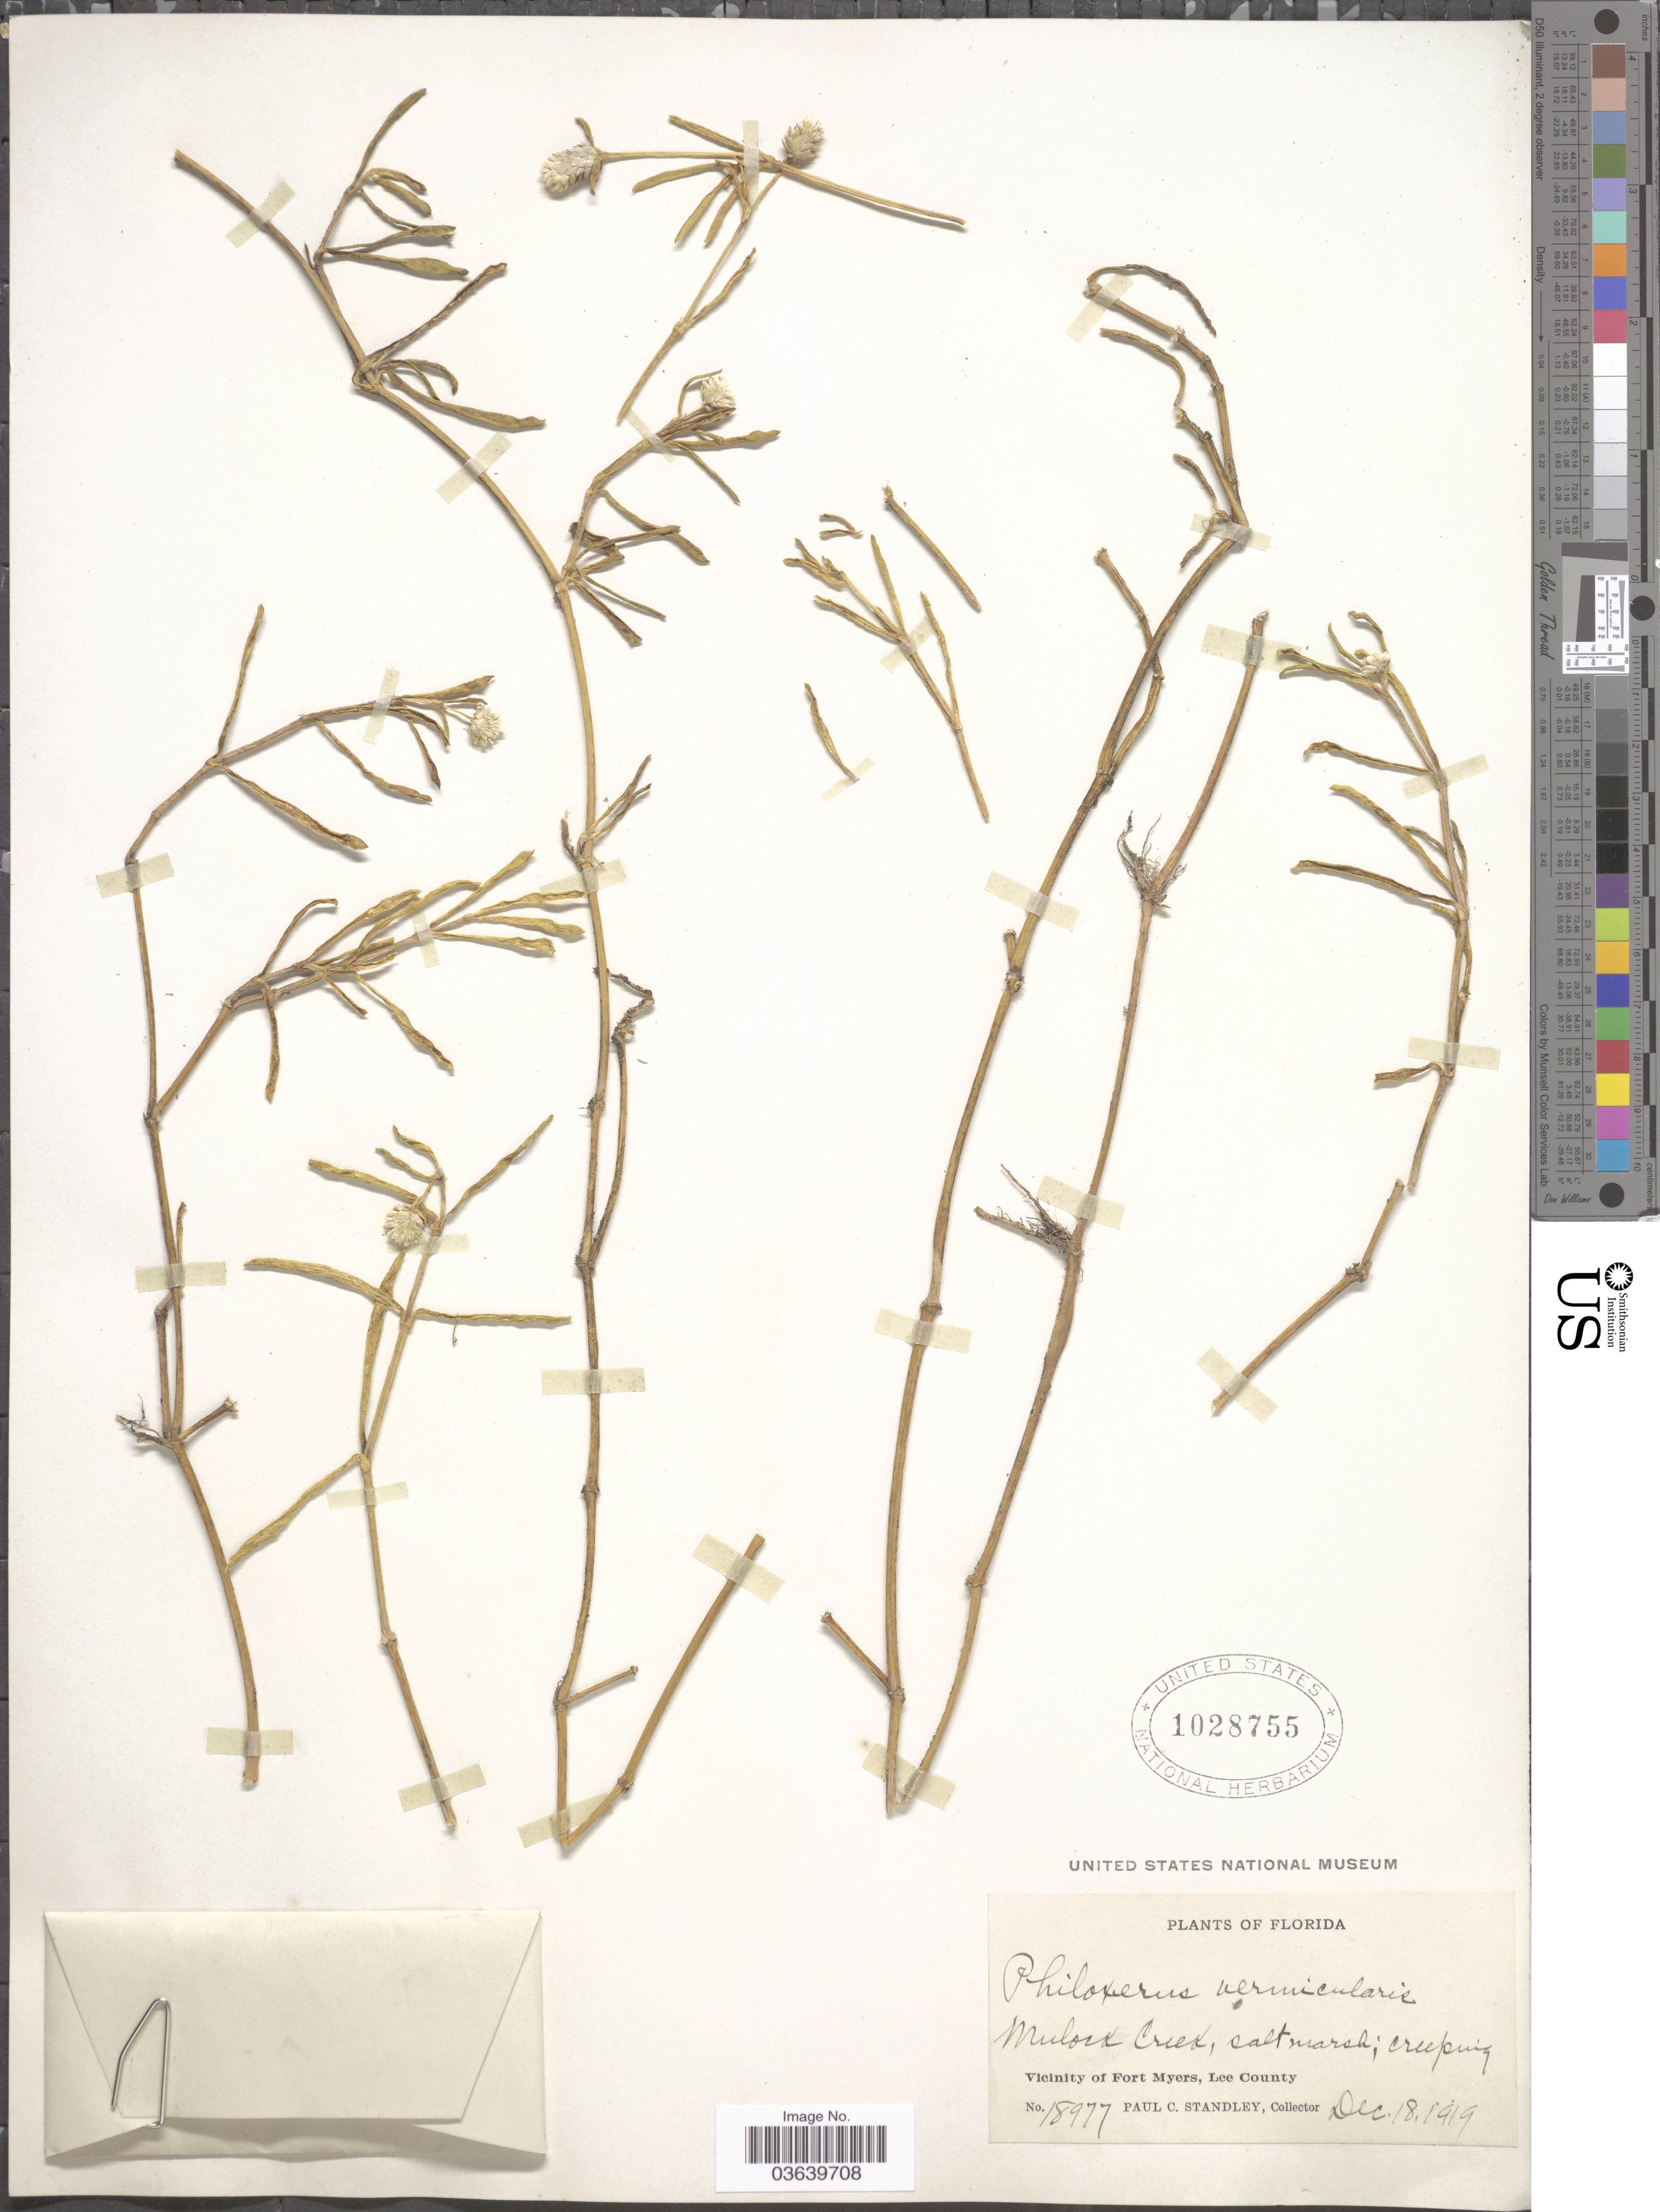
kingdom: Plantae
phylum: Tracheophyta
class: Magnoliopsida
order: Caryophyllales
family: Amaranthaceae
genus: Gomphrena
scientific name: Gomphrena vermicularis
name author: L.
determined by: Strong, Mark T., (BOT), Smithsonian Institution - National Museum of Natural History (UNITED STATES)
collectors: P. C. Standley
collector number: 18977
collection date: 1919-12-18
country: United States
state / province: Florida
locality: Mulock Creek, salt marsh. Vicinity of Fort Myers, Lee County.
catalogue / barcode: US 1028755